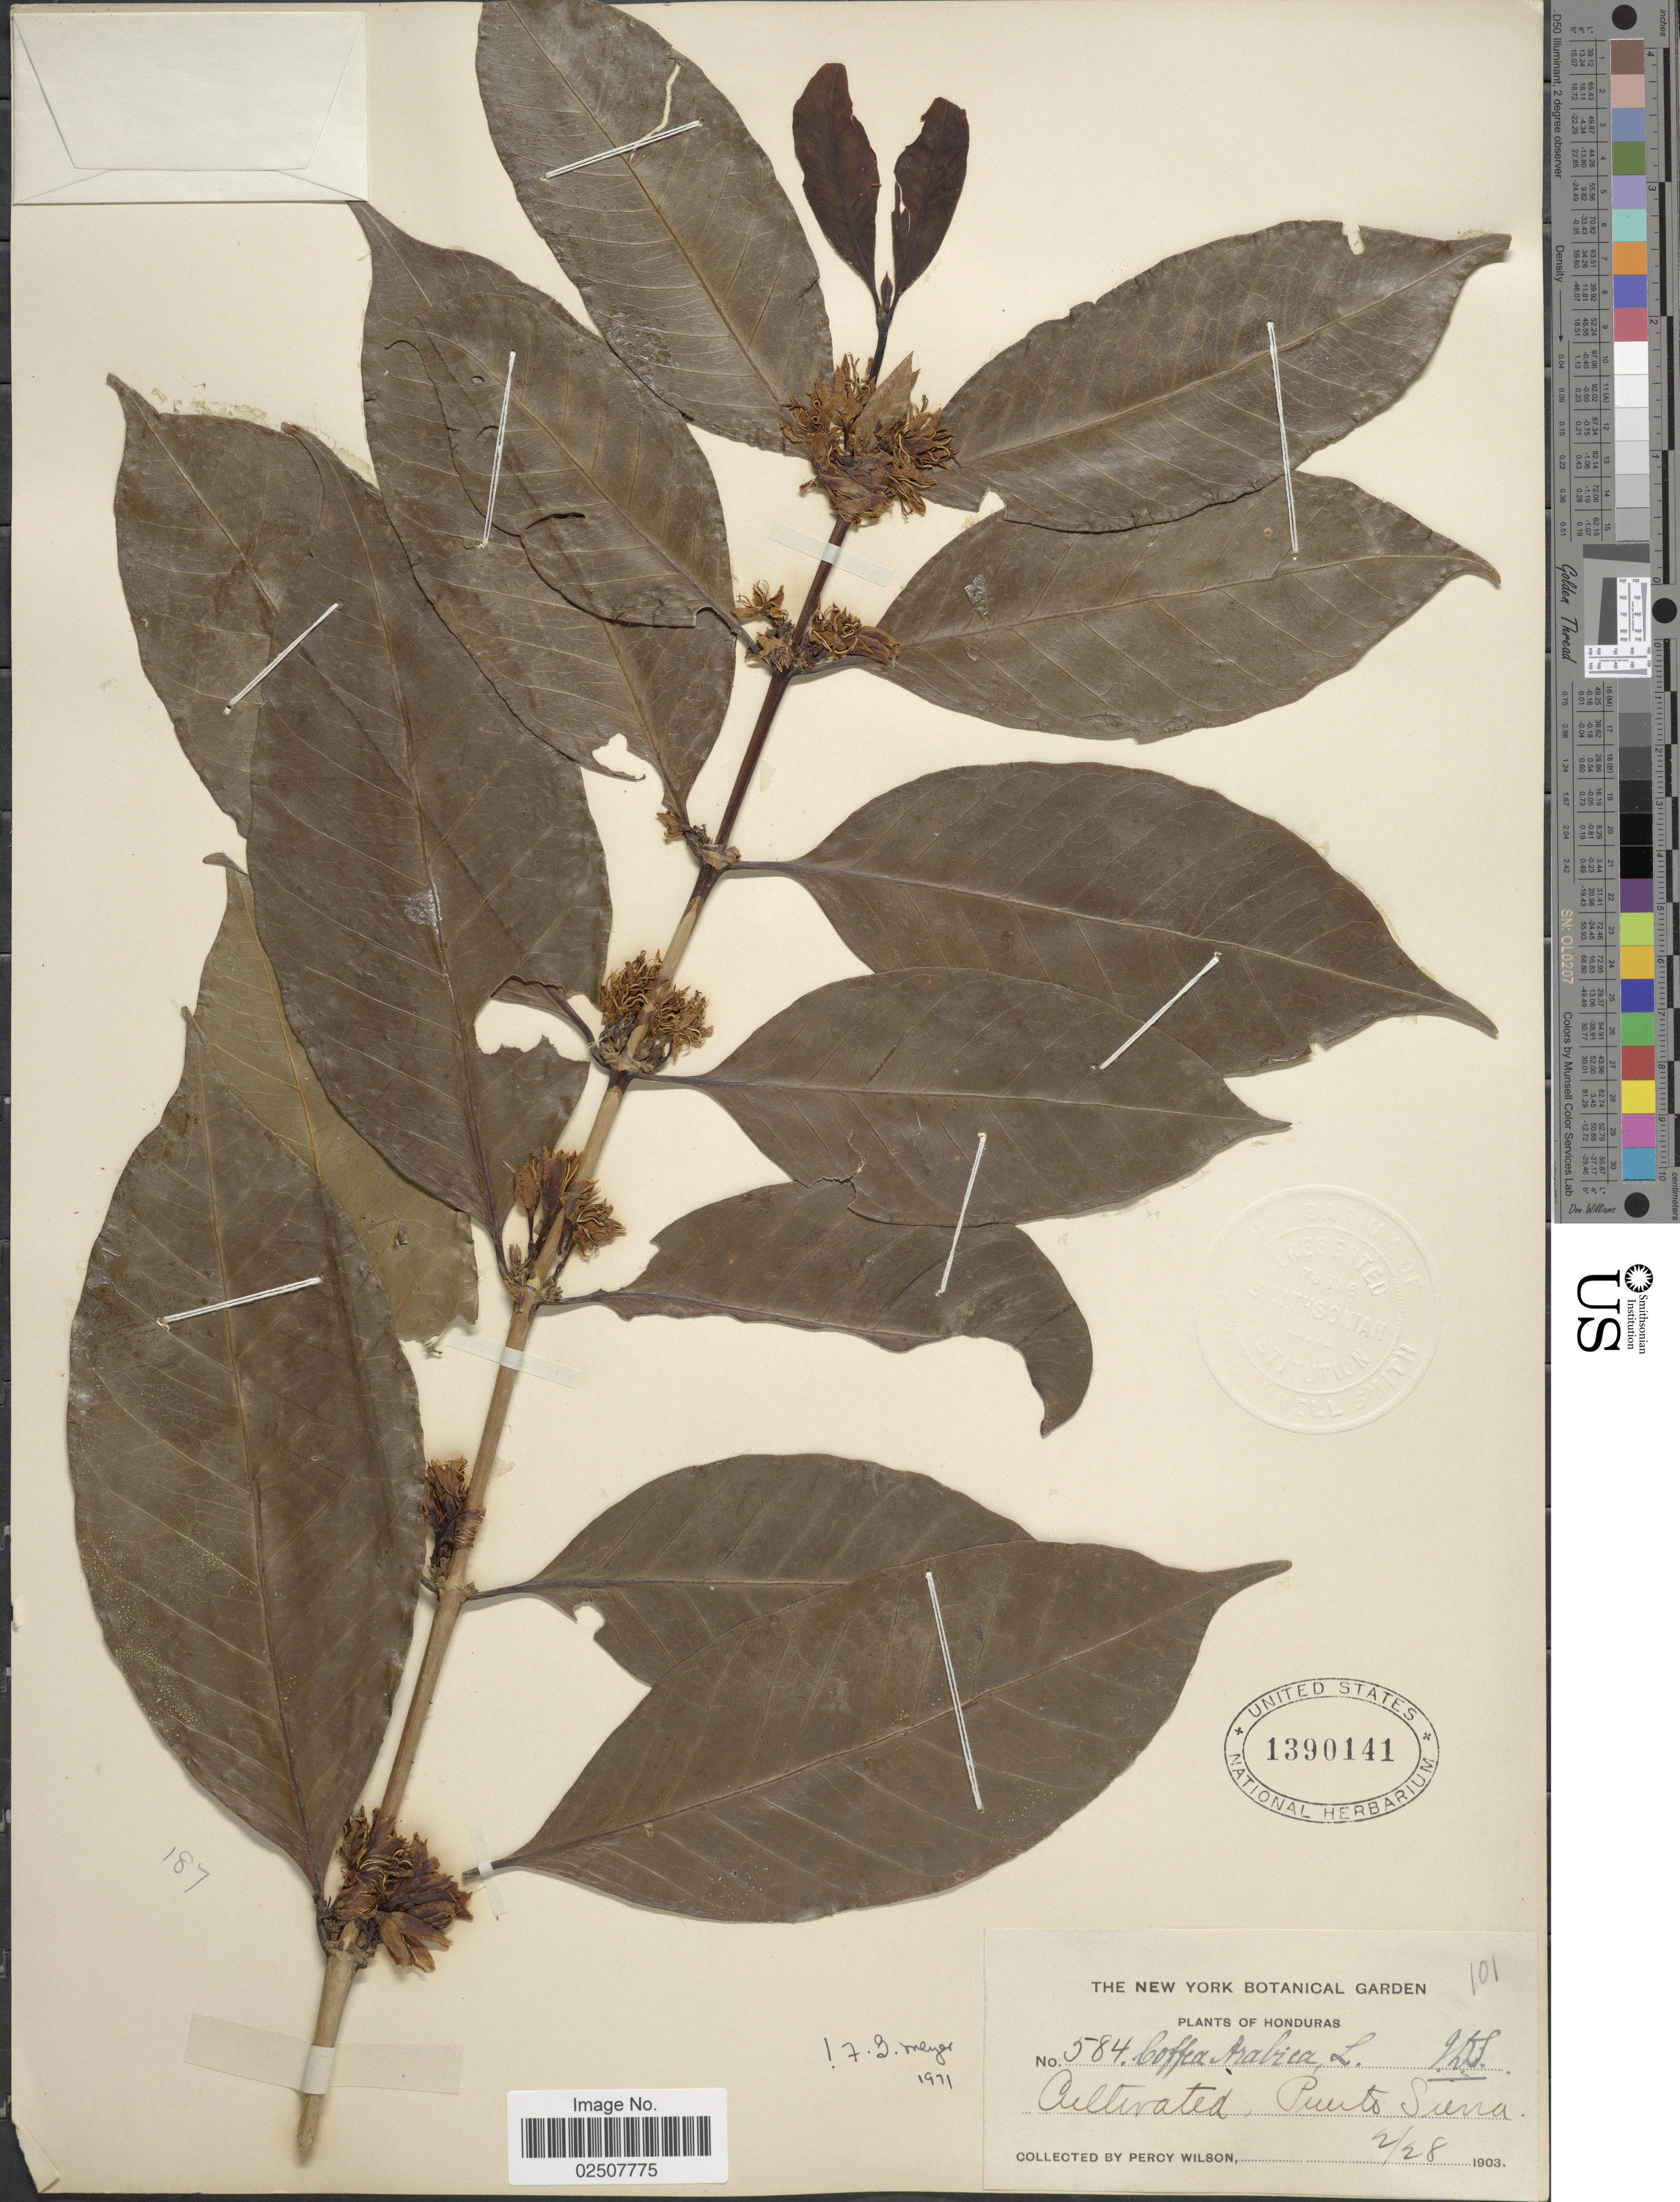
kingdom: Plantae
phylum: Tracheophyta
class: Magnoliopsida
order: Gentianales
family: Rubiaceae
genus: Coffea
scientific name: Coffea arabica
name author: L.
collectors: P. Wilson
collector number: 584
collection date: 1903-02-28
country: Honduras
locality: Puerto Sierra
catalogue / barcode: US 1390141